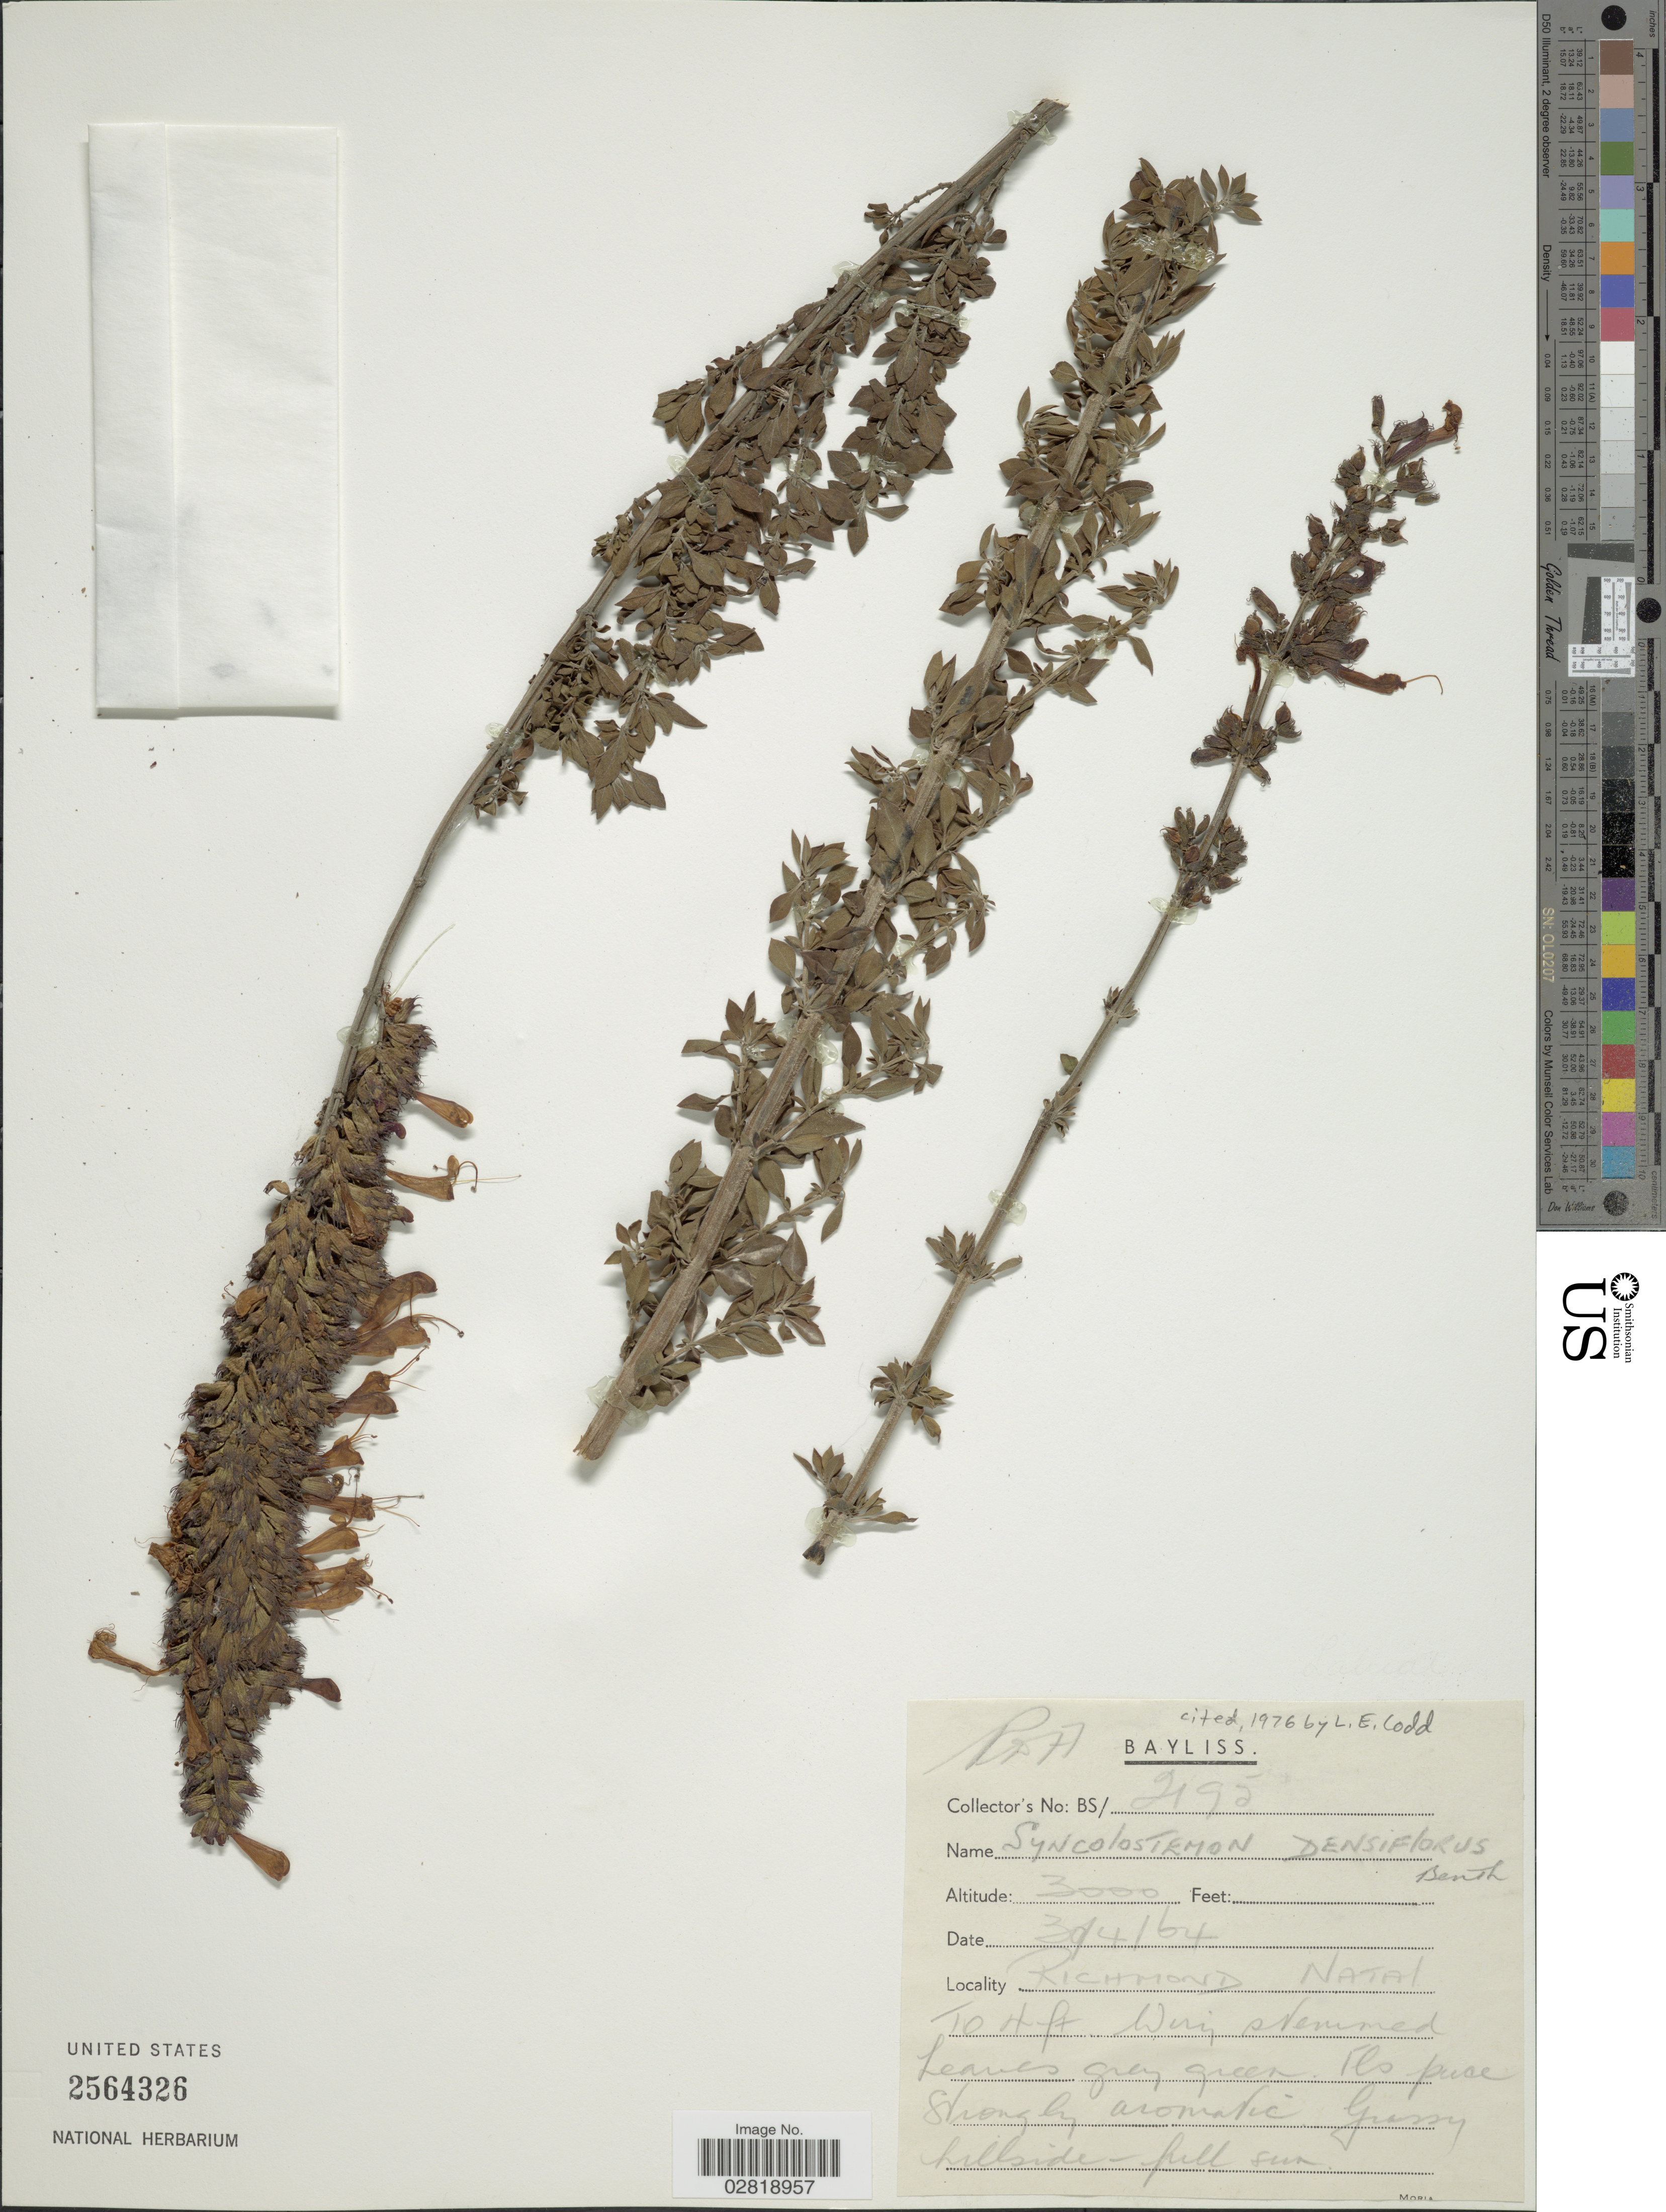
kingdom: Plantae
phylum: Tracheophyta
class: Magnoliopsida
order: Lamiales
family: Lamiaceae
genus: Syncolostemon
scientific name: Syncolostemon densiflorus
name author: Benth.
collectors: Bayliss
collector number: BS/2195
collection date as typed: Transcribed d/m/y: 30/4/64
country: South Africa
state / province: KwaZulu-Natal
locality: Richmond Natal.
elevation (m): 914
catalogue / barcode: US 2564326